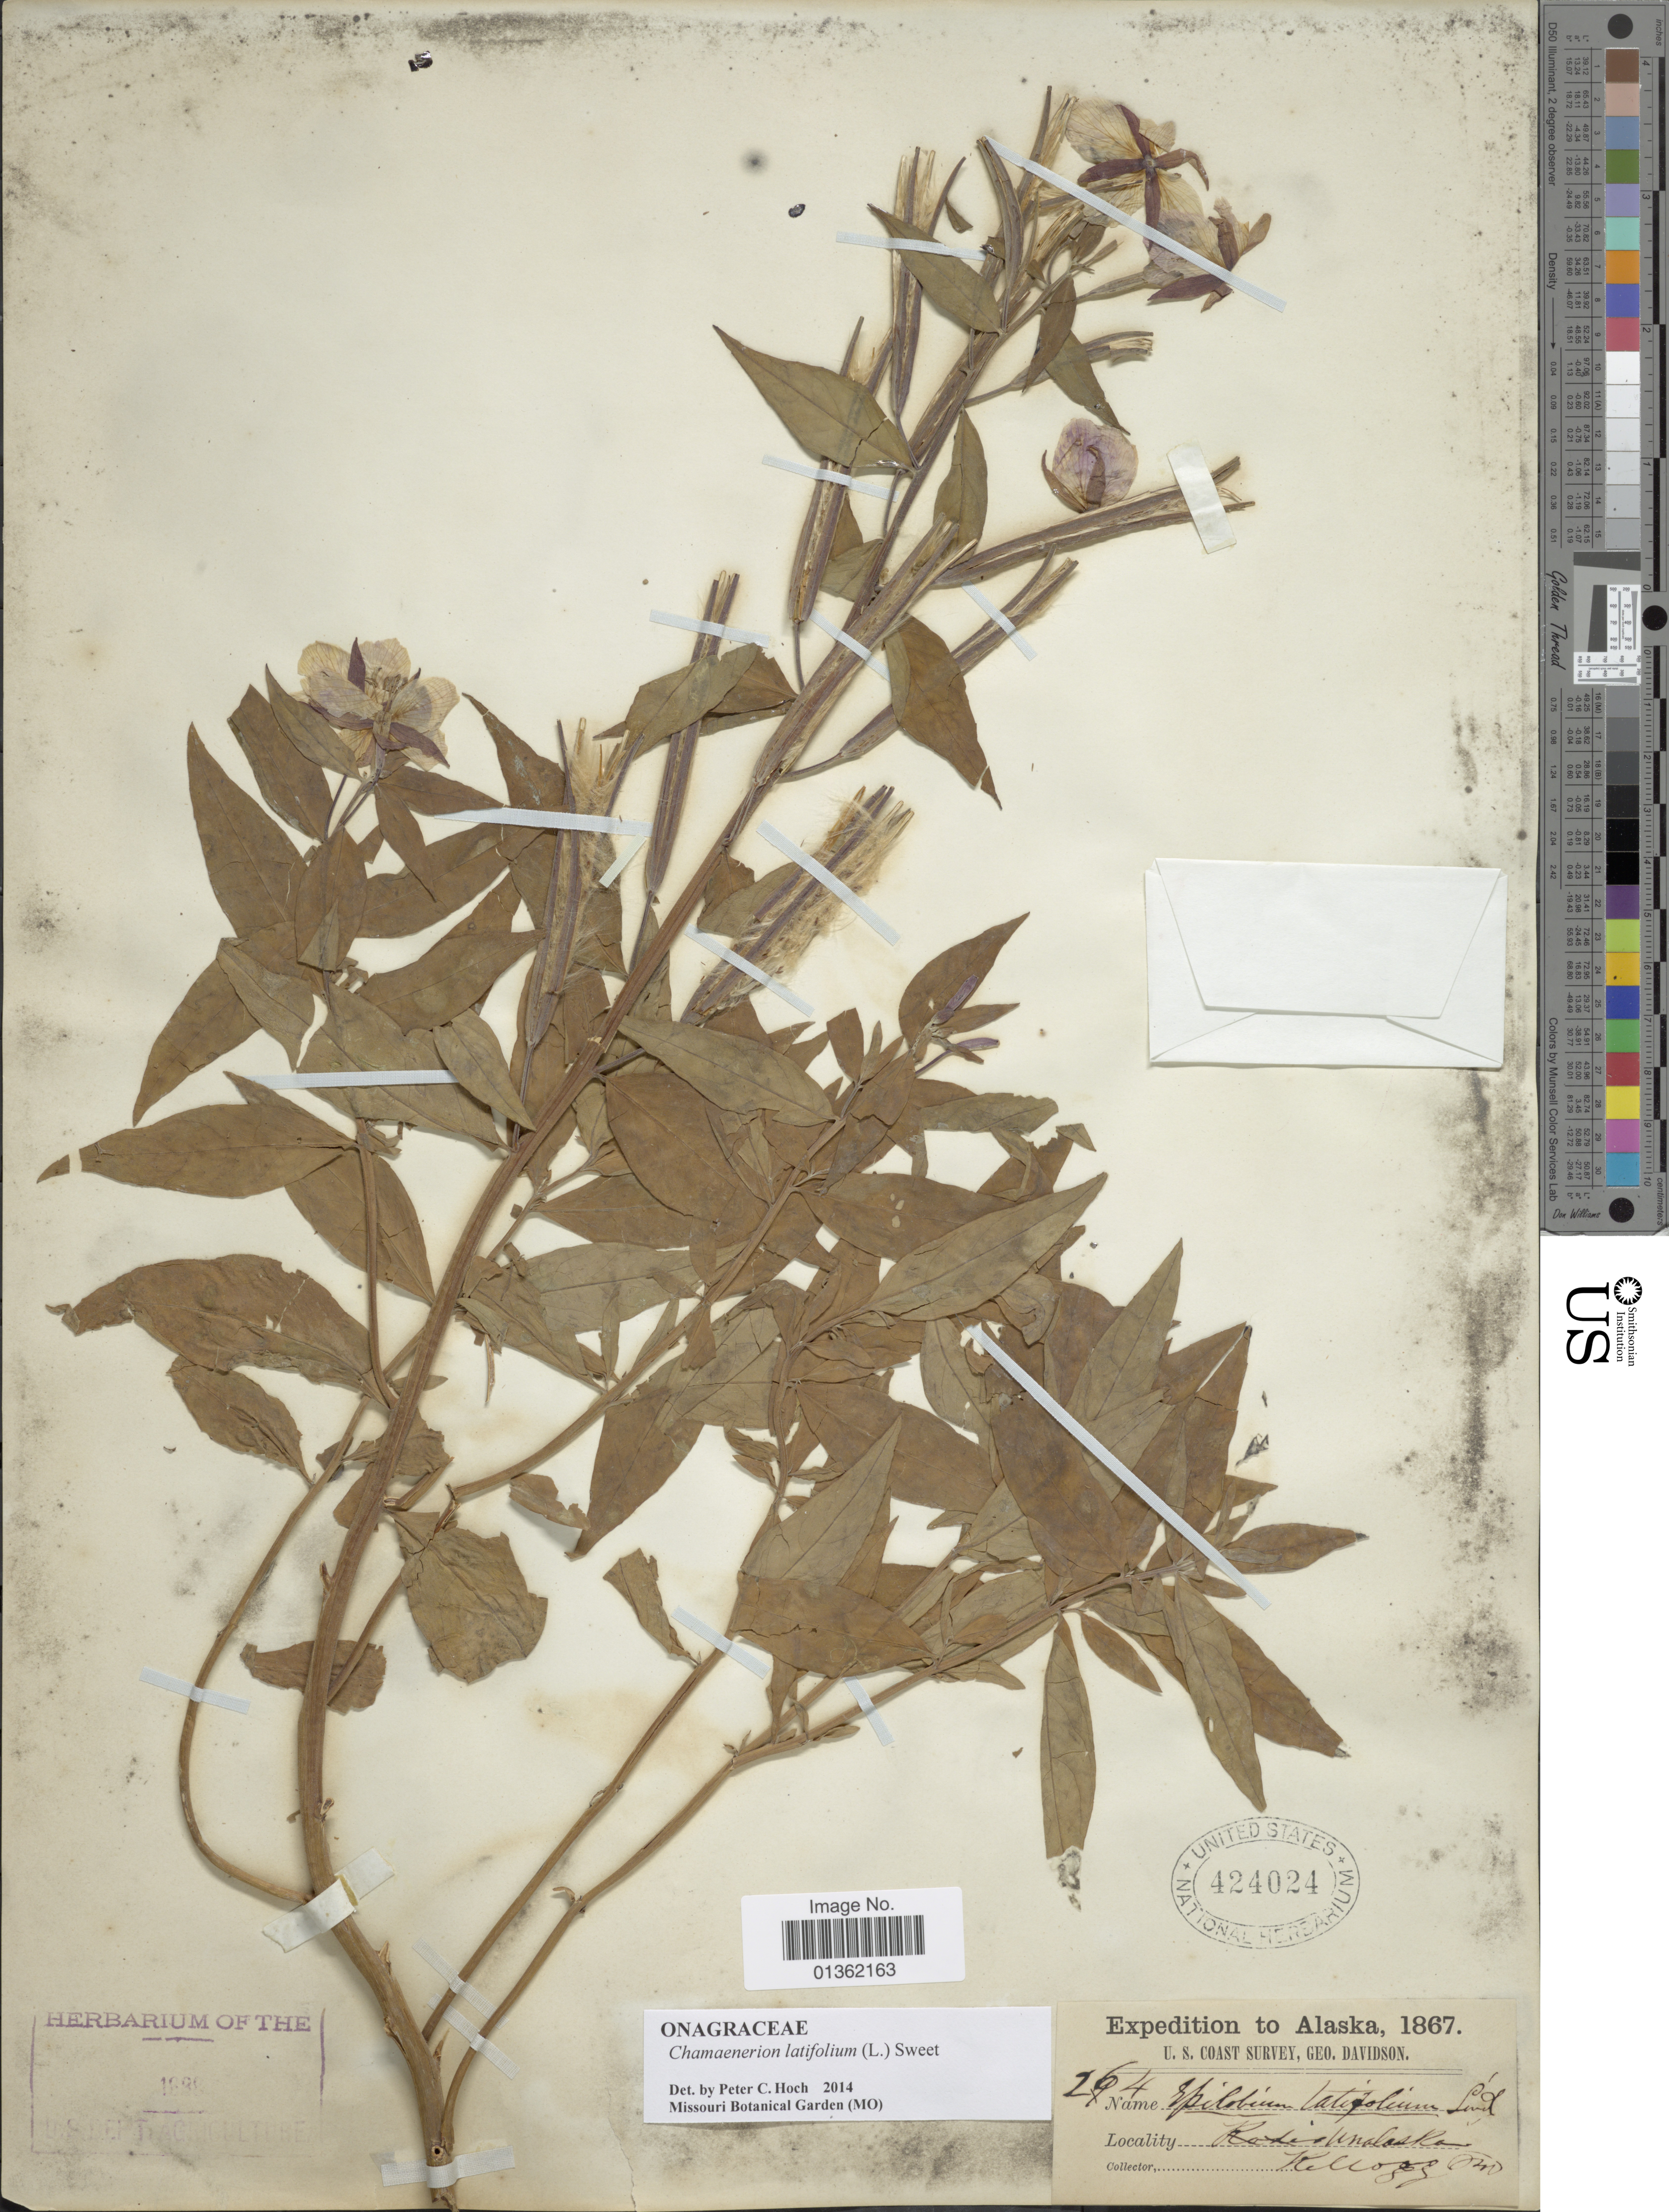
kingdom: Plantae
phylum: Tracheophyta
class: Magnoliopsida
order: Myrtales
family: Onagraceae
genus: Chamaenerion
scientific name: Chamaenerion latifolium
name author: (L.) Th. Fr. & Lange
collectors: G. Davidson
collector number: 274*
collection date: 1867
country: United States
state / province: Alaska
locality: Unalaska.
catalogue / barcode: US 424024